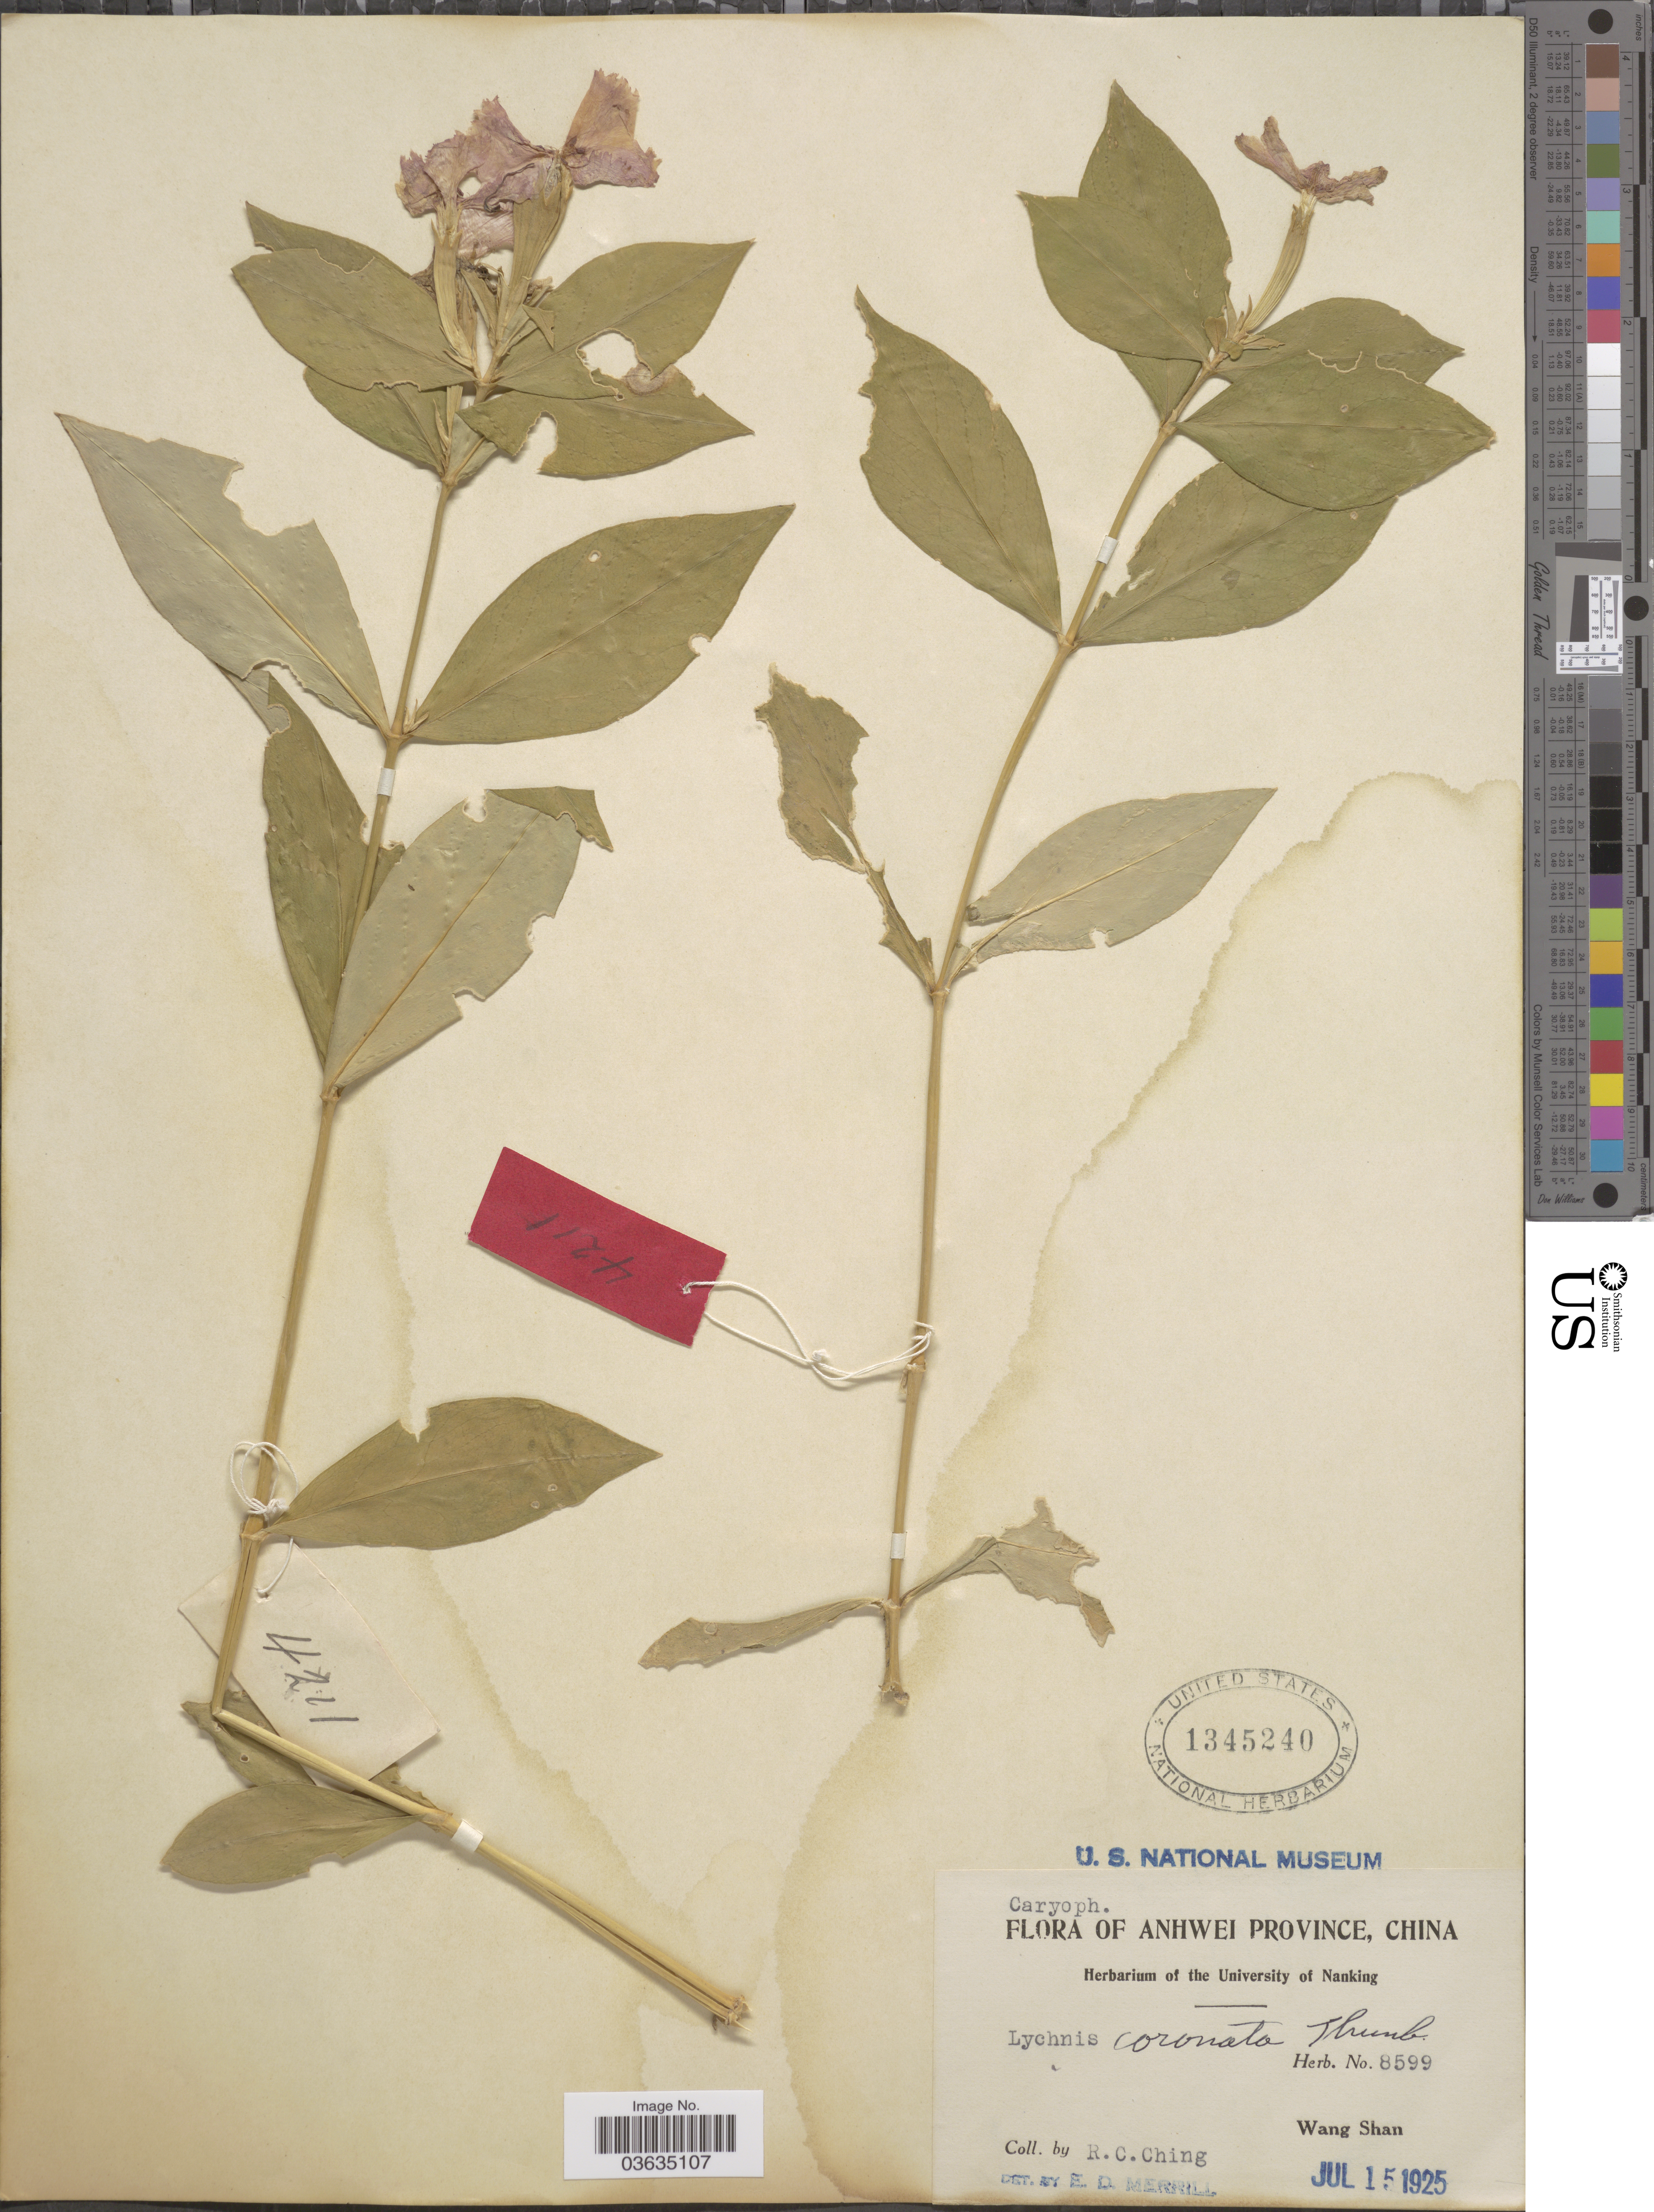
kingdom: Plantae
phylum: Tracheophyta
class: Magnoliopsida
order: Caryophyllales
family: Caryophyllaceae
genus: Silene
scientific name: Silene banksia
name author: (Meerb.) Mabb.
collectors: R. C. Ching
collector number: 8599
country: China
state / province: Anhui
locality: Anhwei Province. Wang Shan.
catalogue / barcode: US 1345240